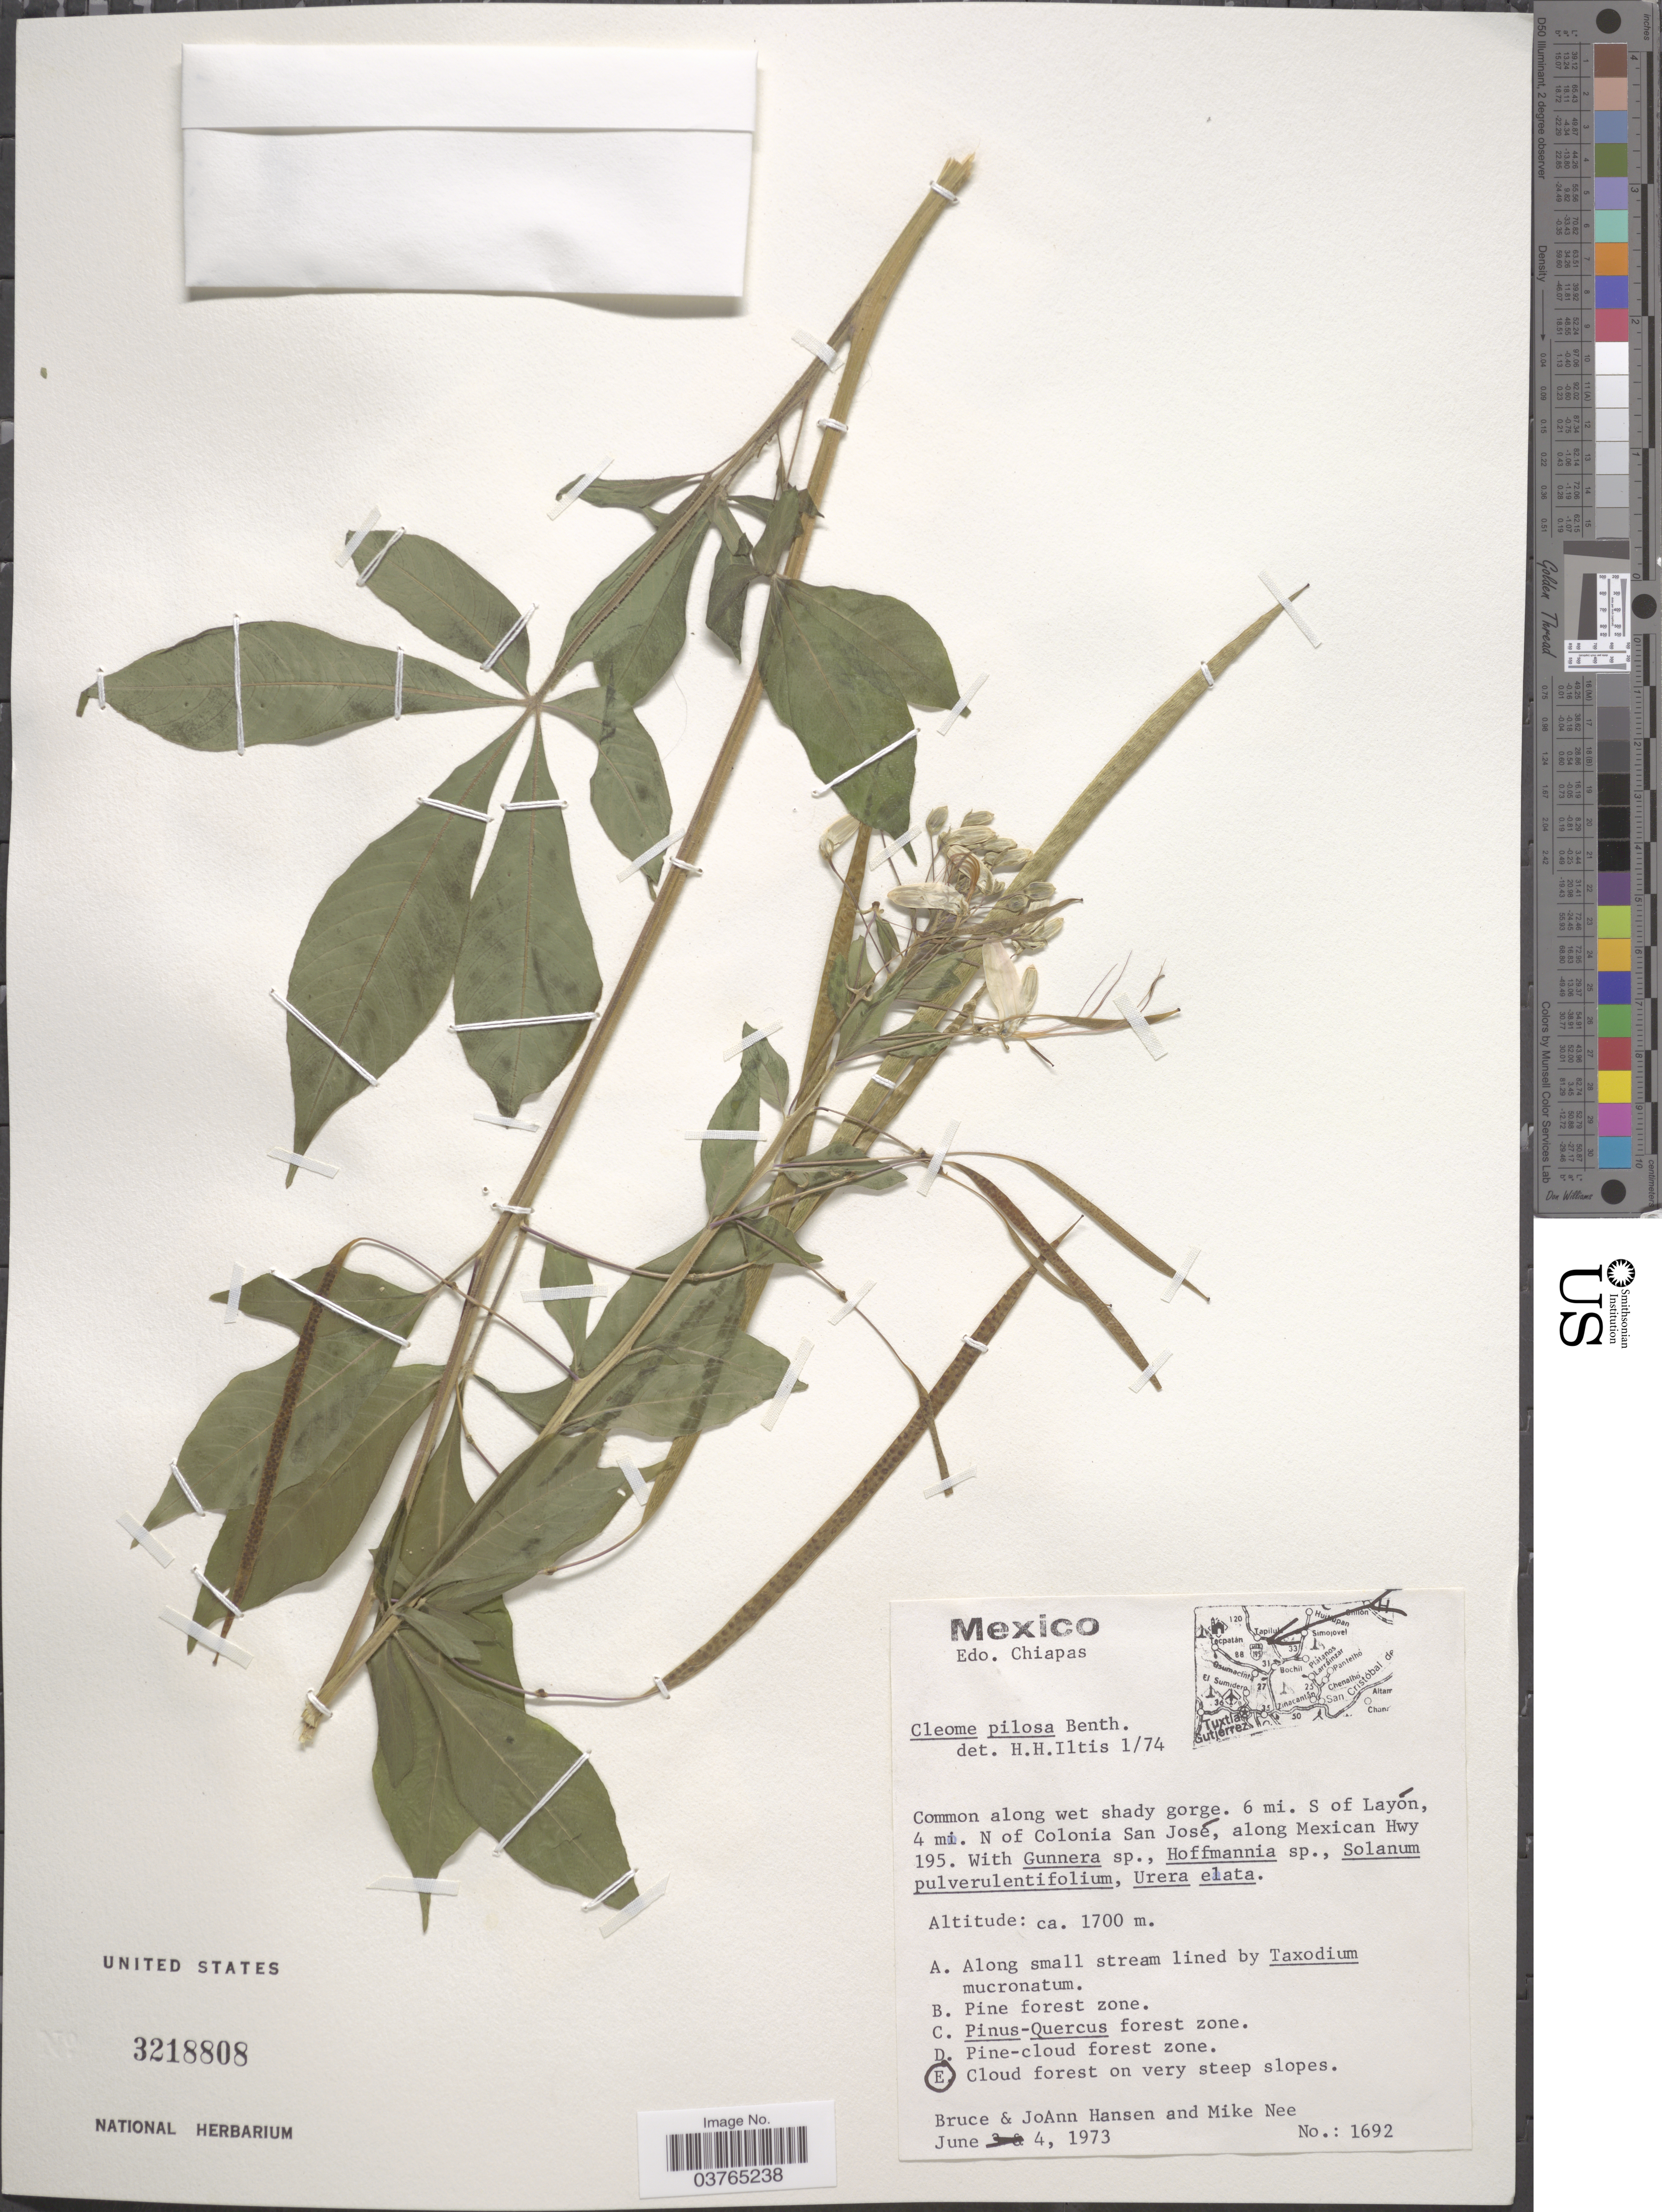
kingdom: Plantae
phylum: Tracheophyta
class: Magnoliopsida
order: Brassicales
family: Cleomaceae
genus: Cochranella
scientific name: Cochranella pilosa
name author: (Benth.) E.M. McGinty & Roalson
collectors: B. Hansen, J. Hansen & M. Nee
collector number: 1692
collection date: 1973-06-04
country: Mexico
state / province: Chiapas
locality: Edo. Chiapas. 6 mi. S of Layón, 4 mi. N of Colonia San José, along Mexican Hwy 195.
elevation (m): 1700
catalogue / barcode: US 3218808